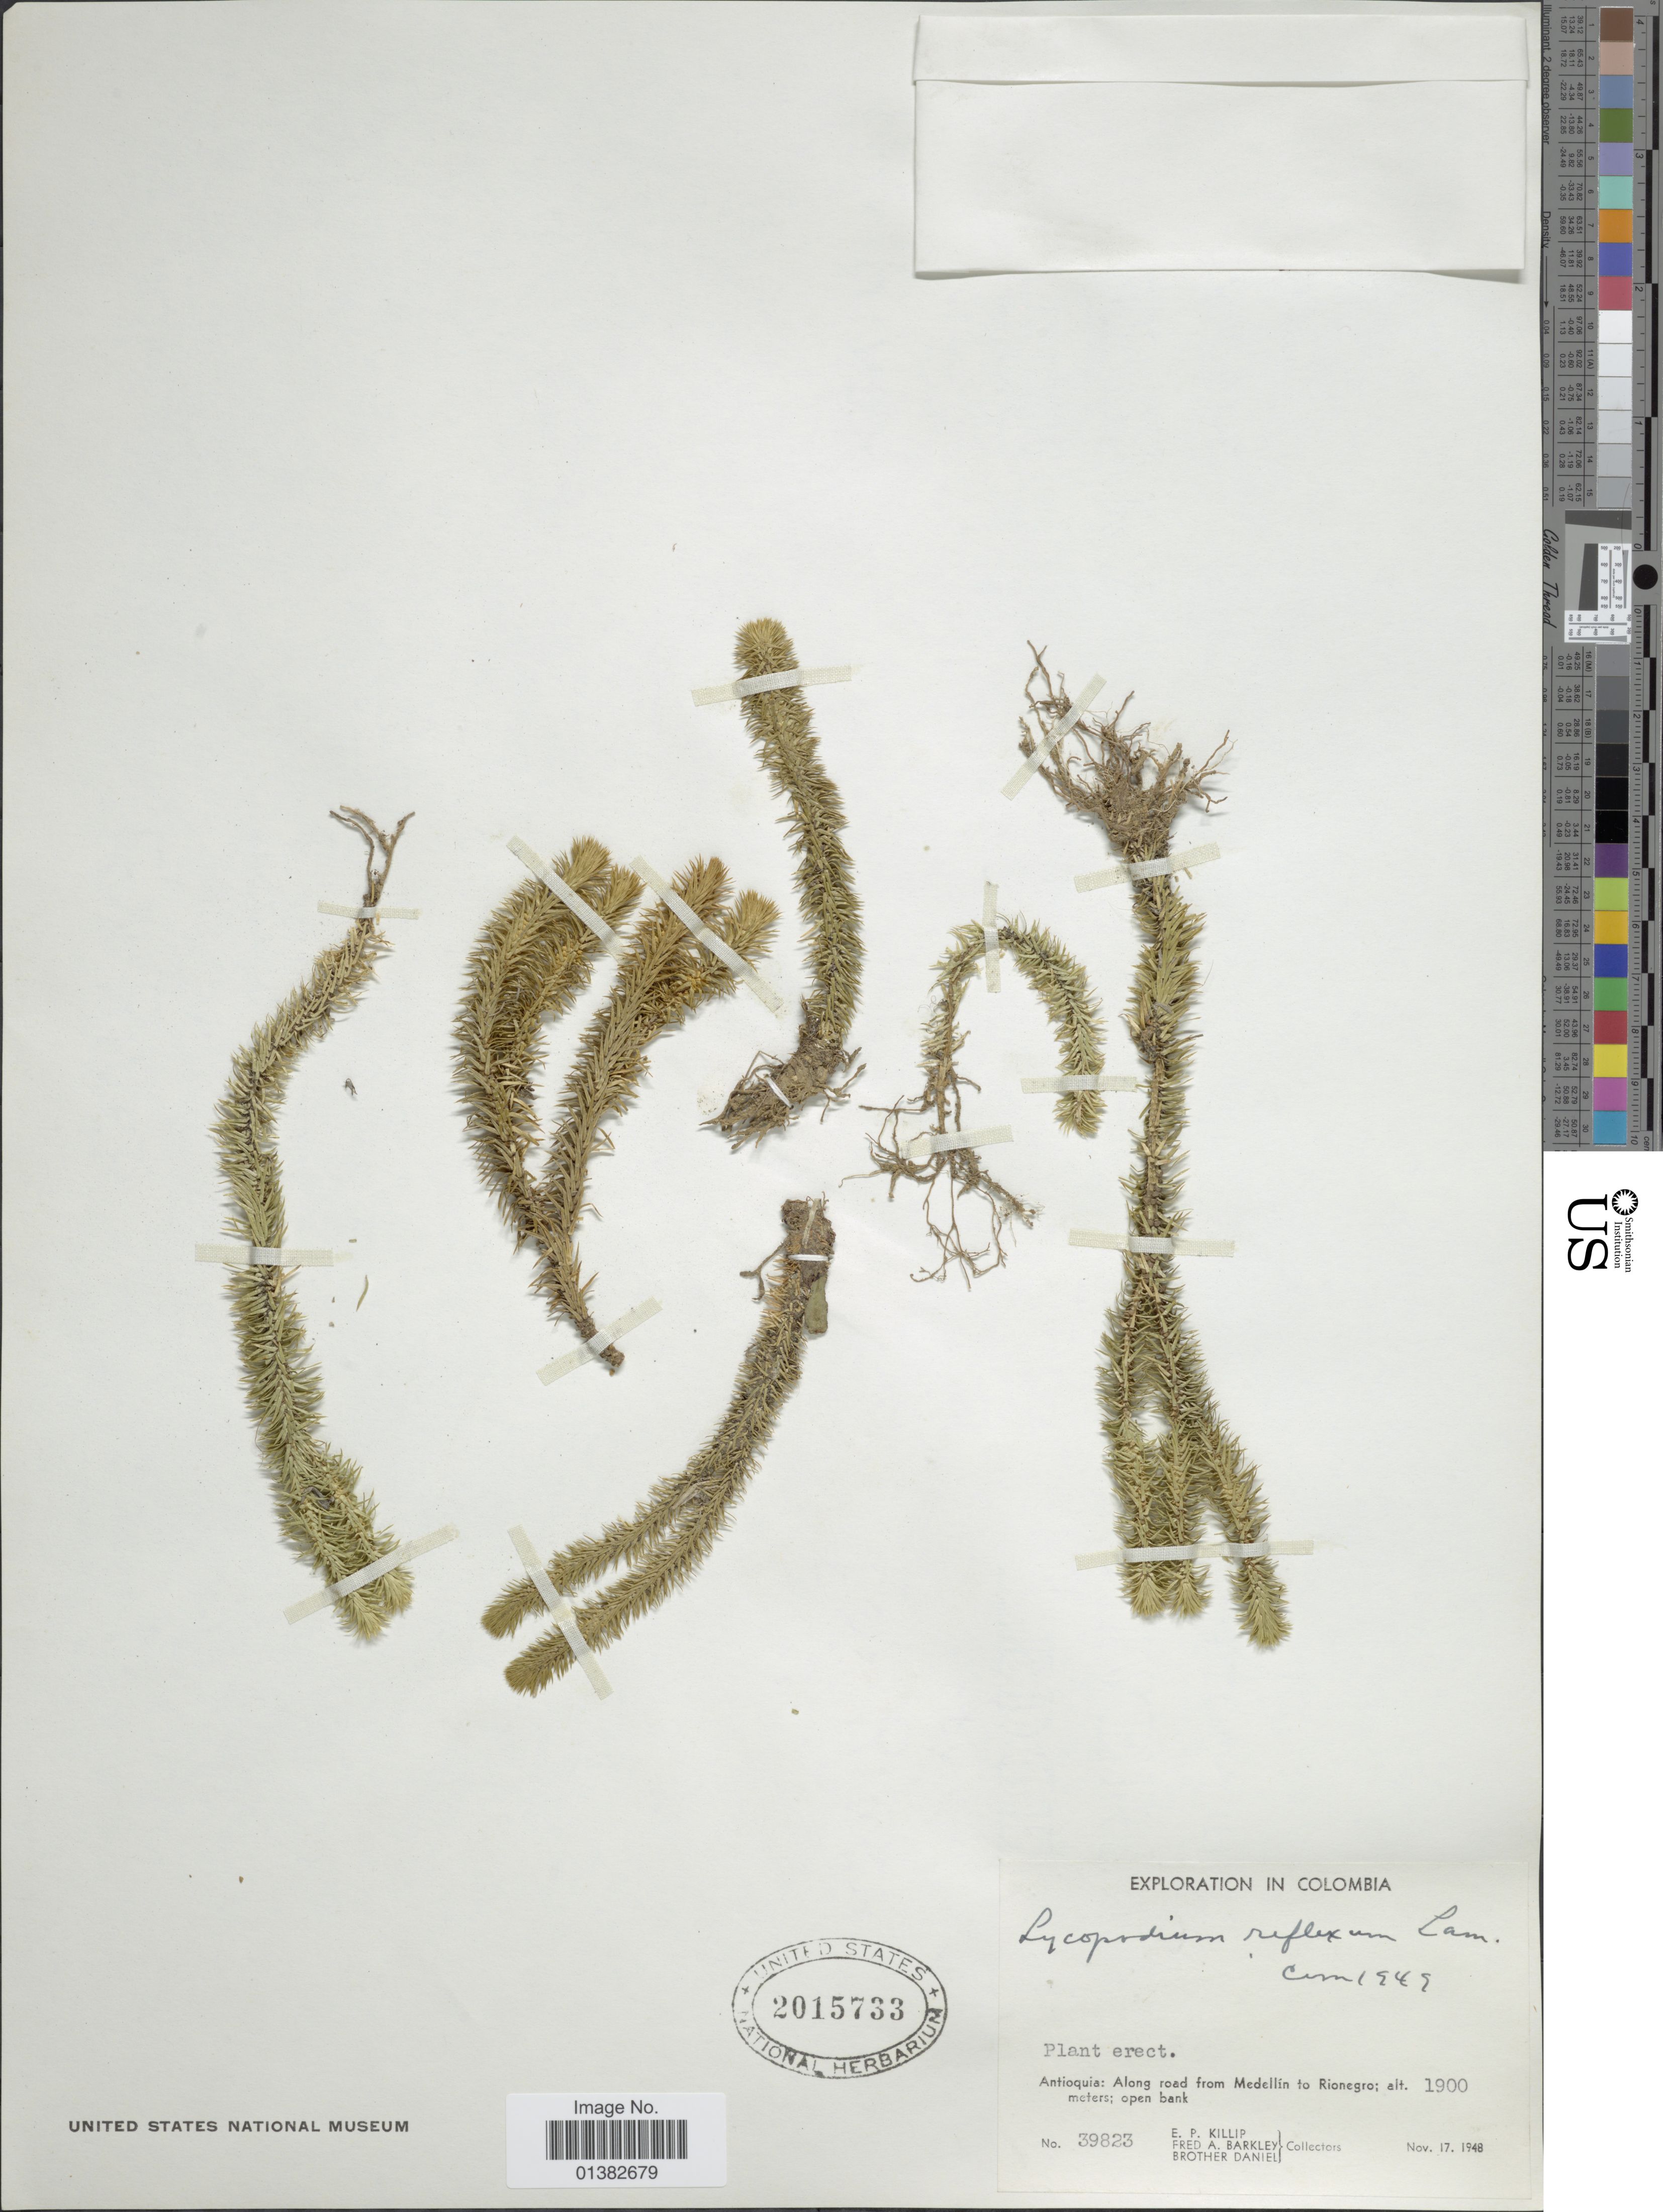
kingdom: Plantae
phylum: Tracheophyta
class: Lycopodiopsida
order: Lycopodiales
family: Lycopodiaceae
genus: Phlegmariurus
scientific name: Phlegmariurus reflexus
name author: (Lam.) B. Øllg.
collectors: E. P. Killip, F. A. Barkley & Bro. Daniel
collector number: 39823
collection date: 1948-11-17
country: Colombia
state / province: Antioquia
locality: Along road from Medellín to Rionegro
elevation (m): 1900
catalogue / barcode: US 2015733